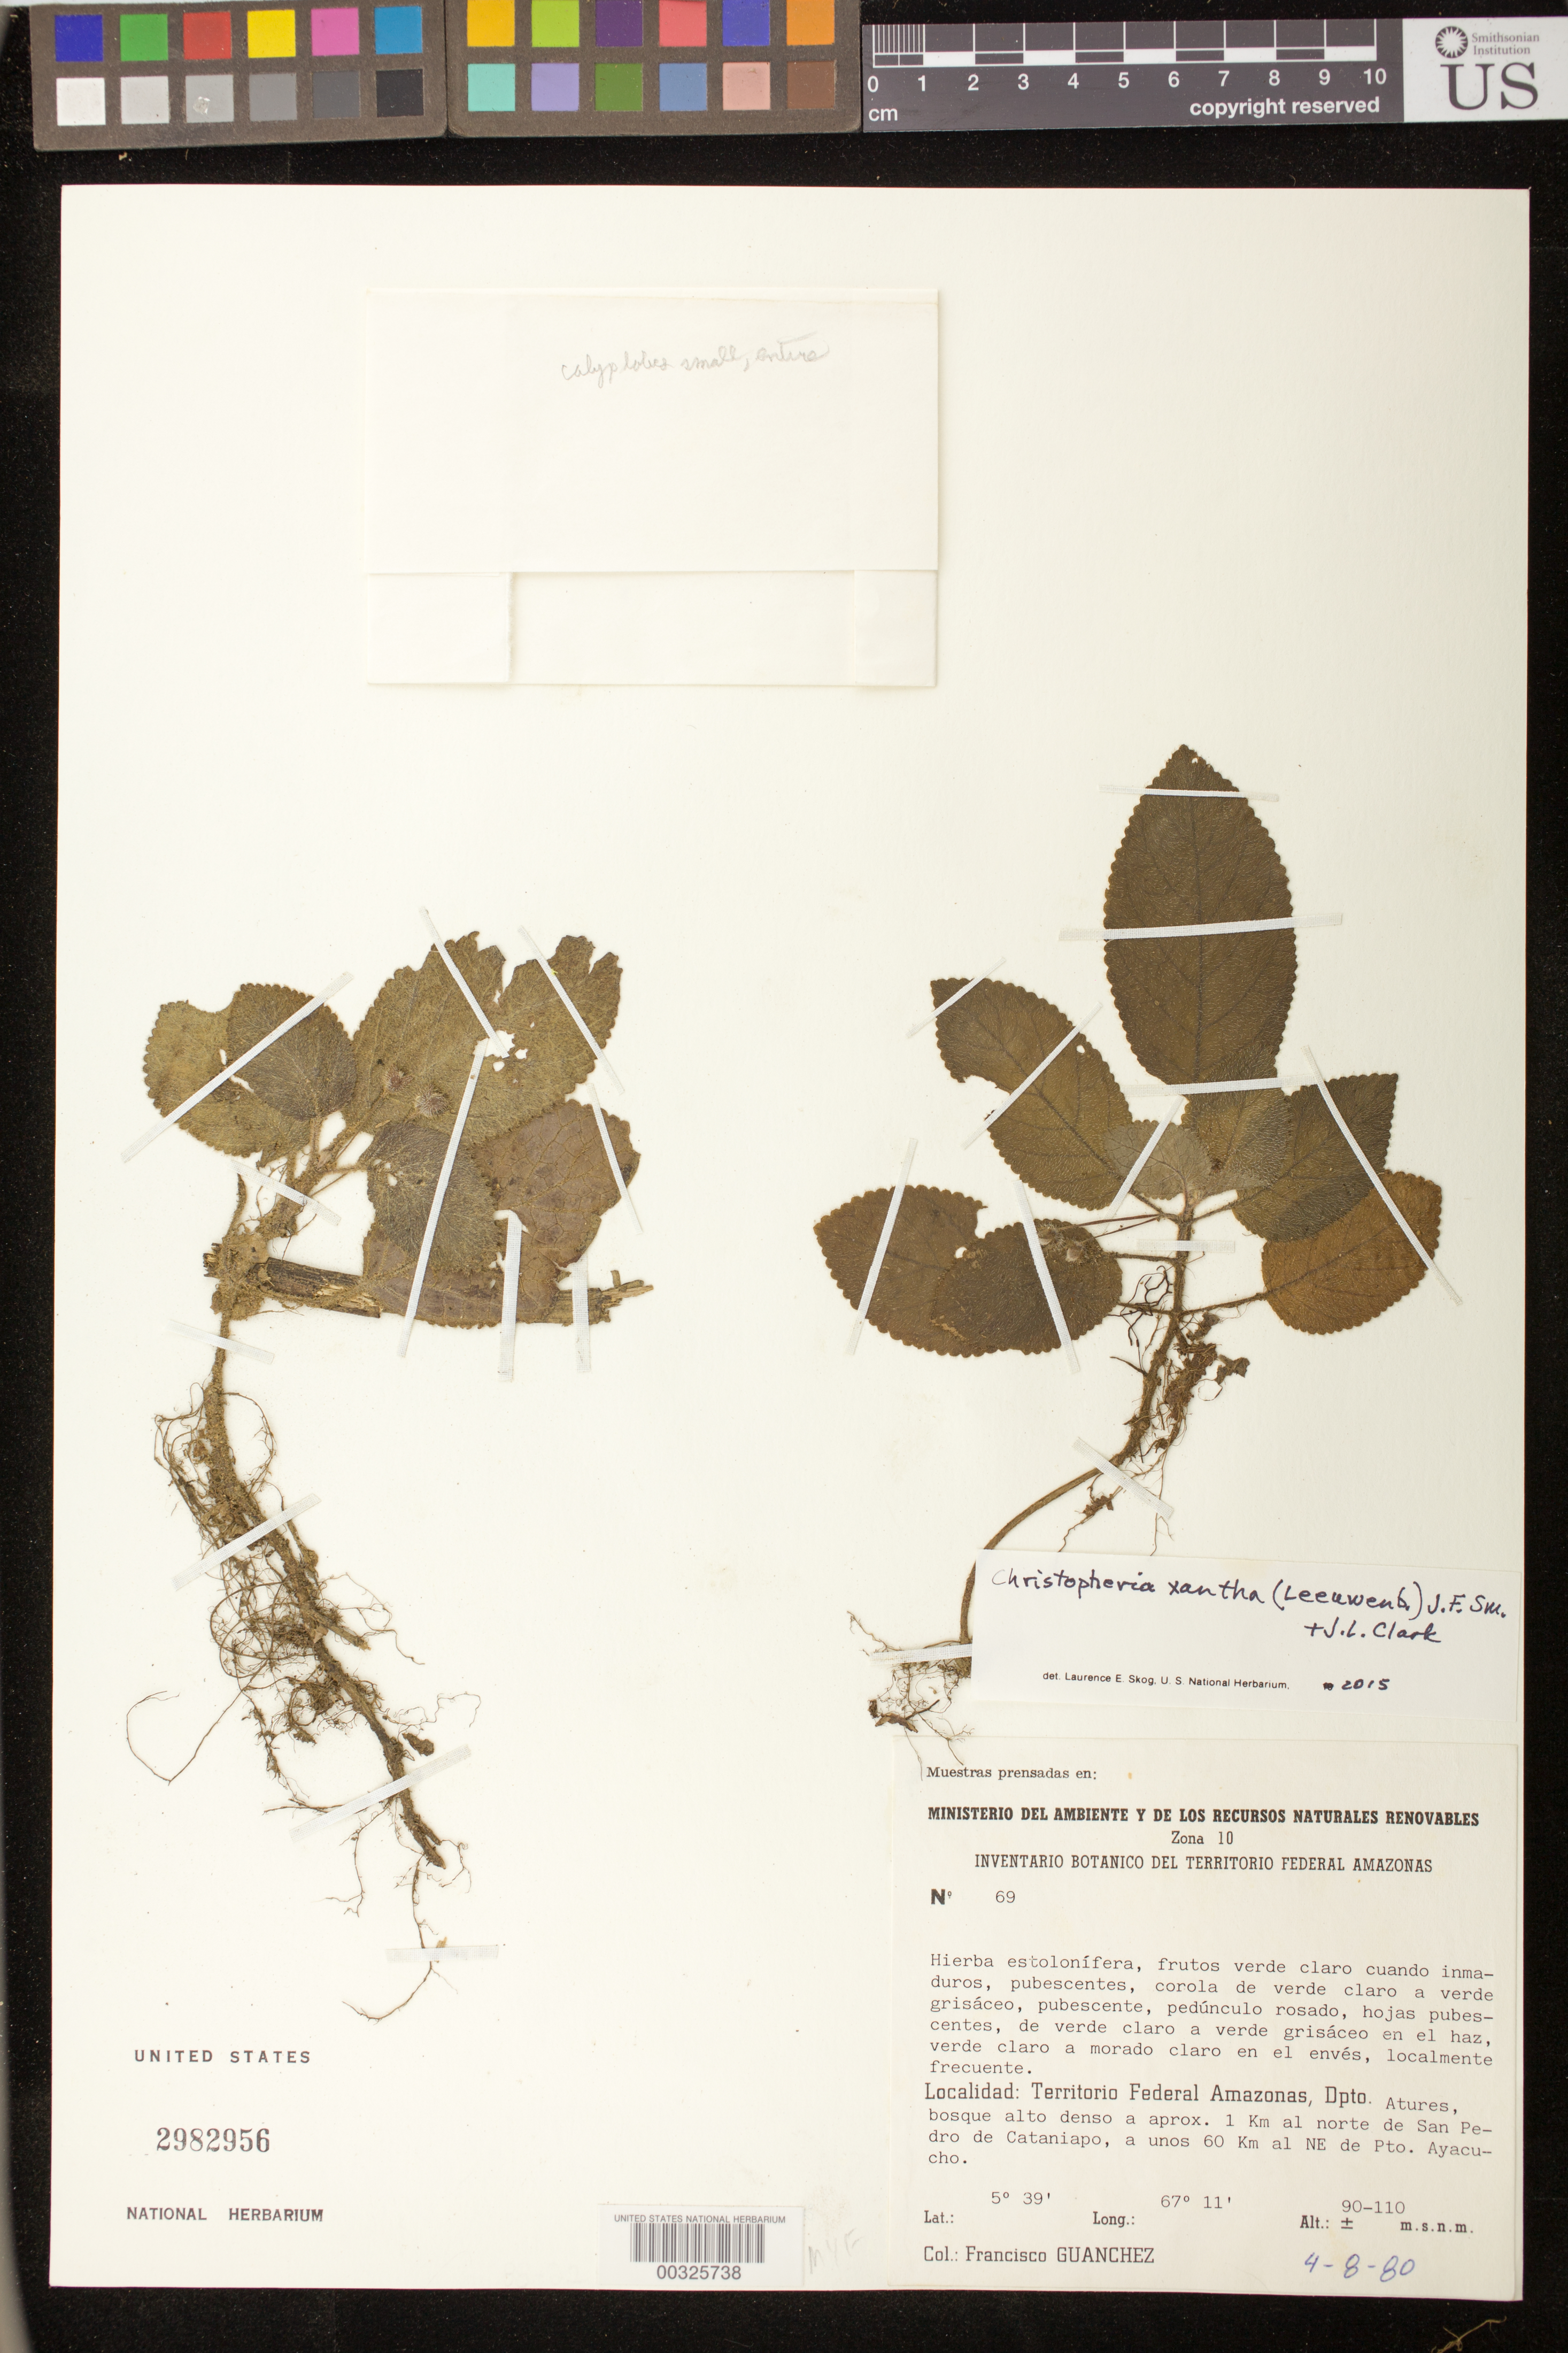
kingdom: Plantae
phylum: Tracheophyta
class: Magnoliopsida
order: Lamiales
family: Gesneriaceae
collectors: F. Guánchez M.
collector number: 69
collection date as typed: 1980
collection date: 1980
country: Venezuela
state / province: Amazonas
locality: Atures Dept., approx 1 km N of San Pedro de Cataniapo, 60 km NE of Pto. Ayacucho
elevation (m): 90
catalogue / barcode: US 2982956